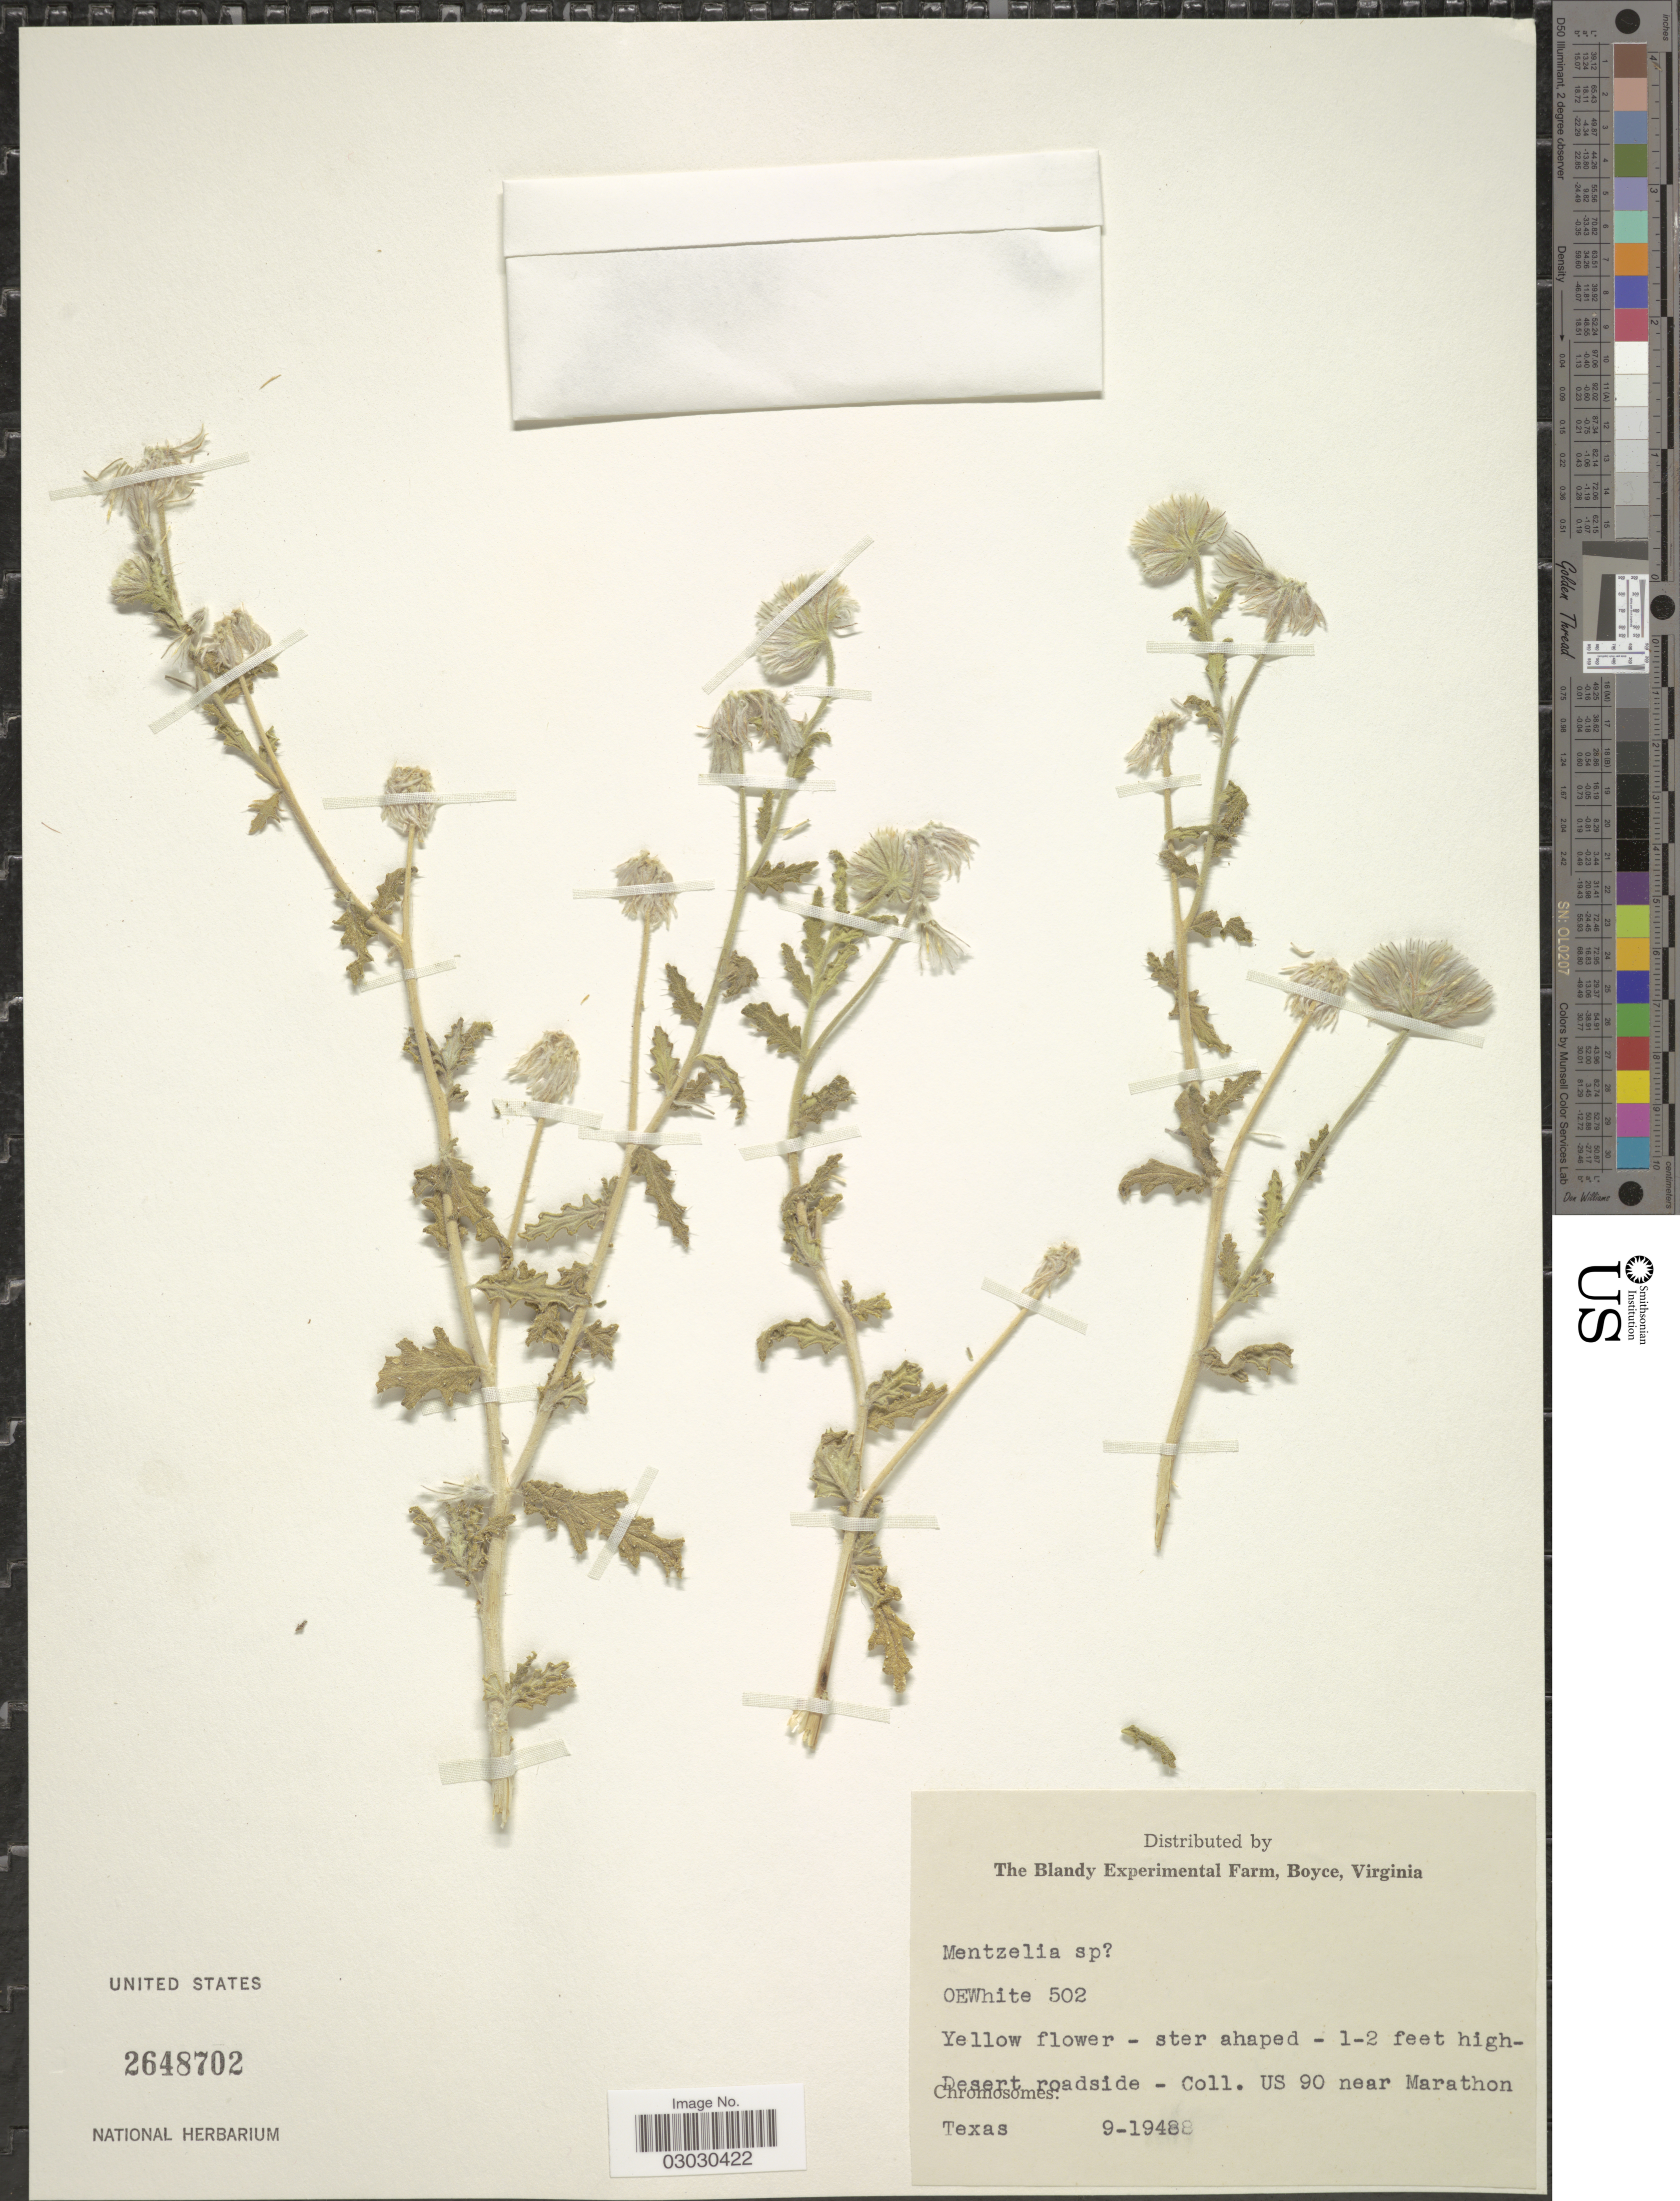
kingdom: Plantae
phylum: Tracheophyta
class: Magnoliopsida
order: Cornales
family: Loasaceae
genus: Mentzelia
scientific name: Mentzelia sp.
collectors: O. E. White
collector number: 502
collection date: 1948-09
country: United States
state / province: Texas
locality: US 90 near Marathon.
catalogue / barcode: US 2648702